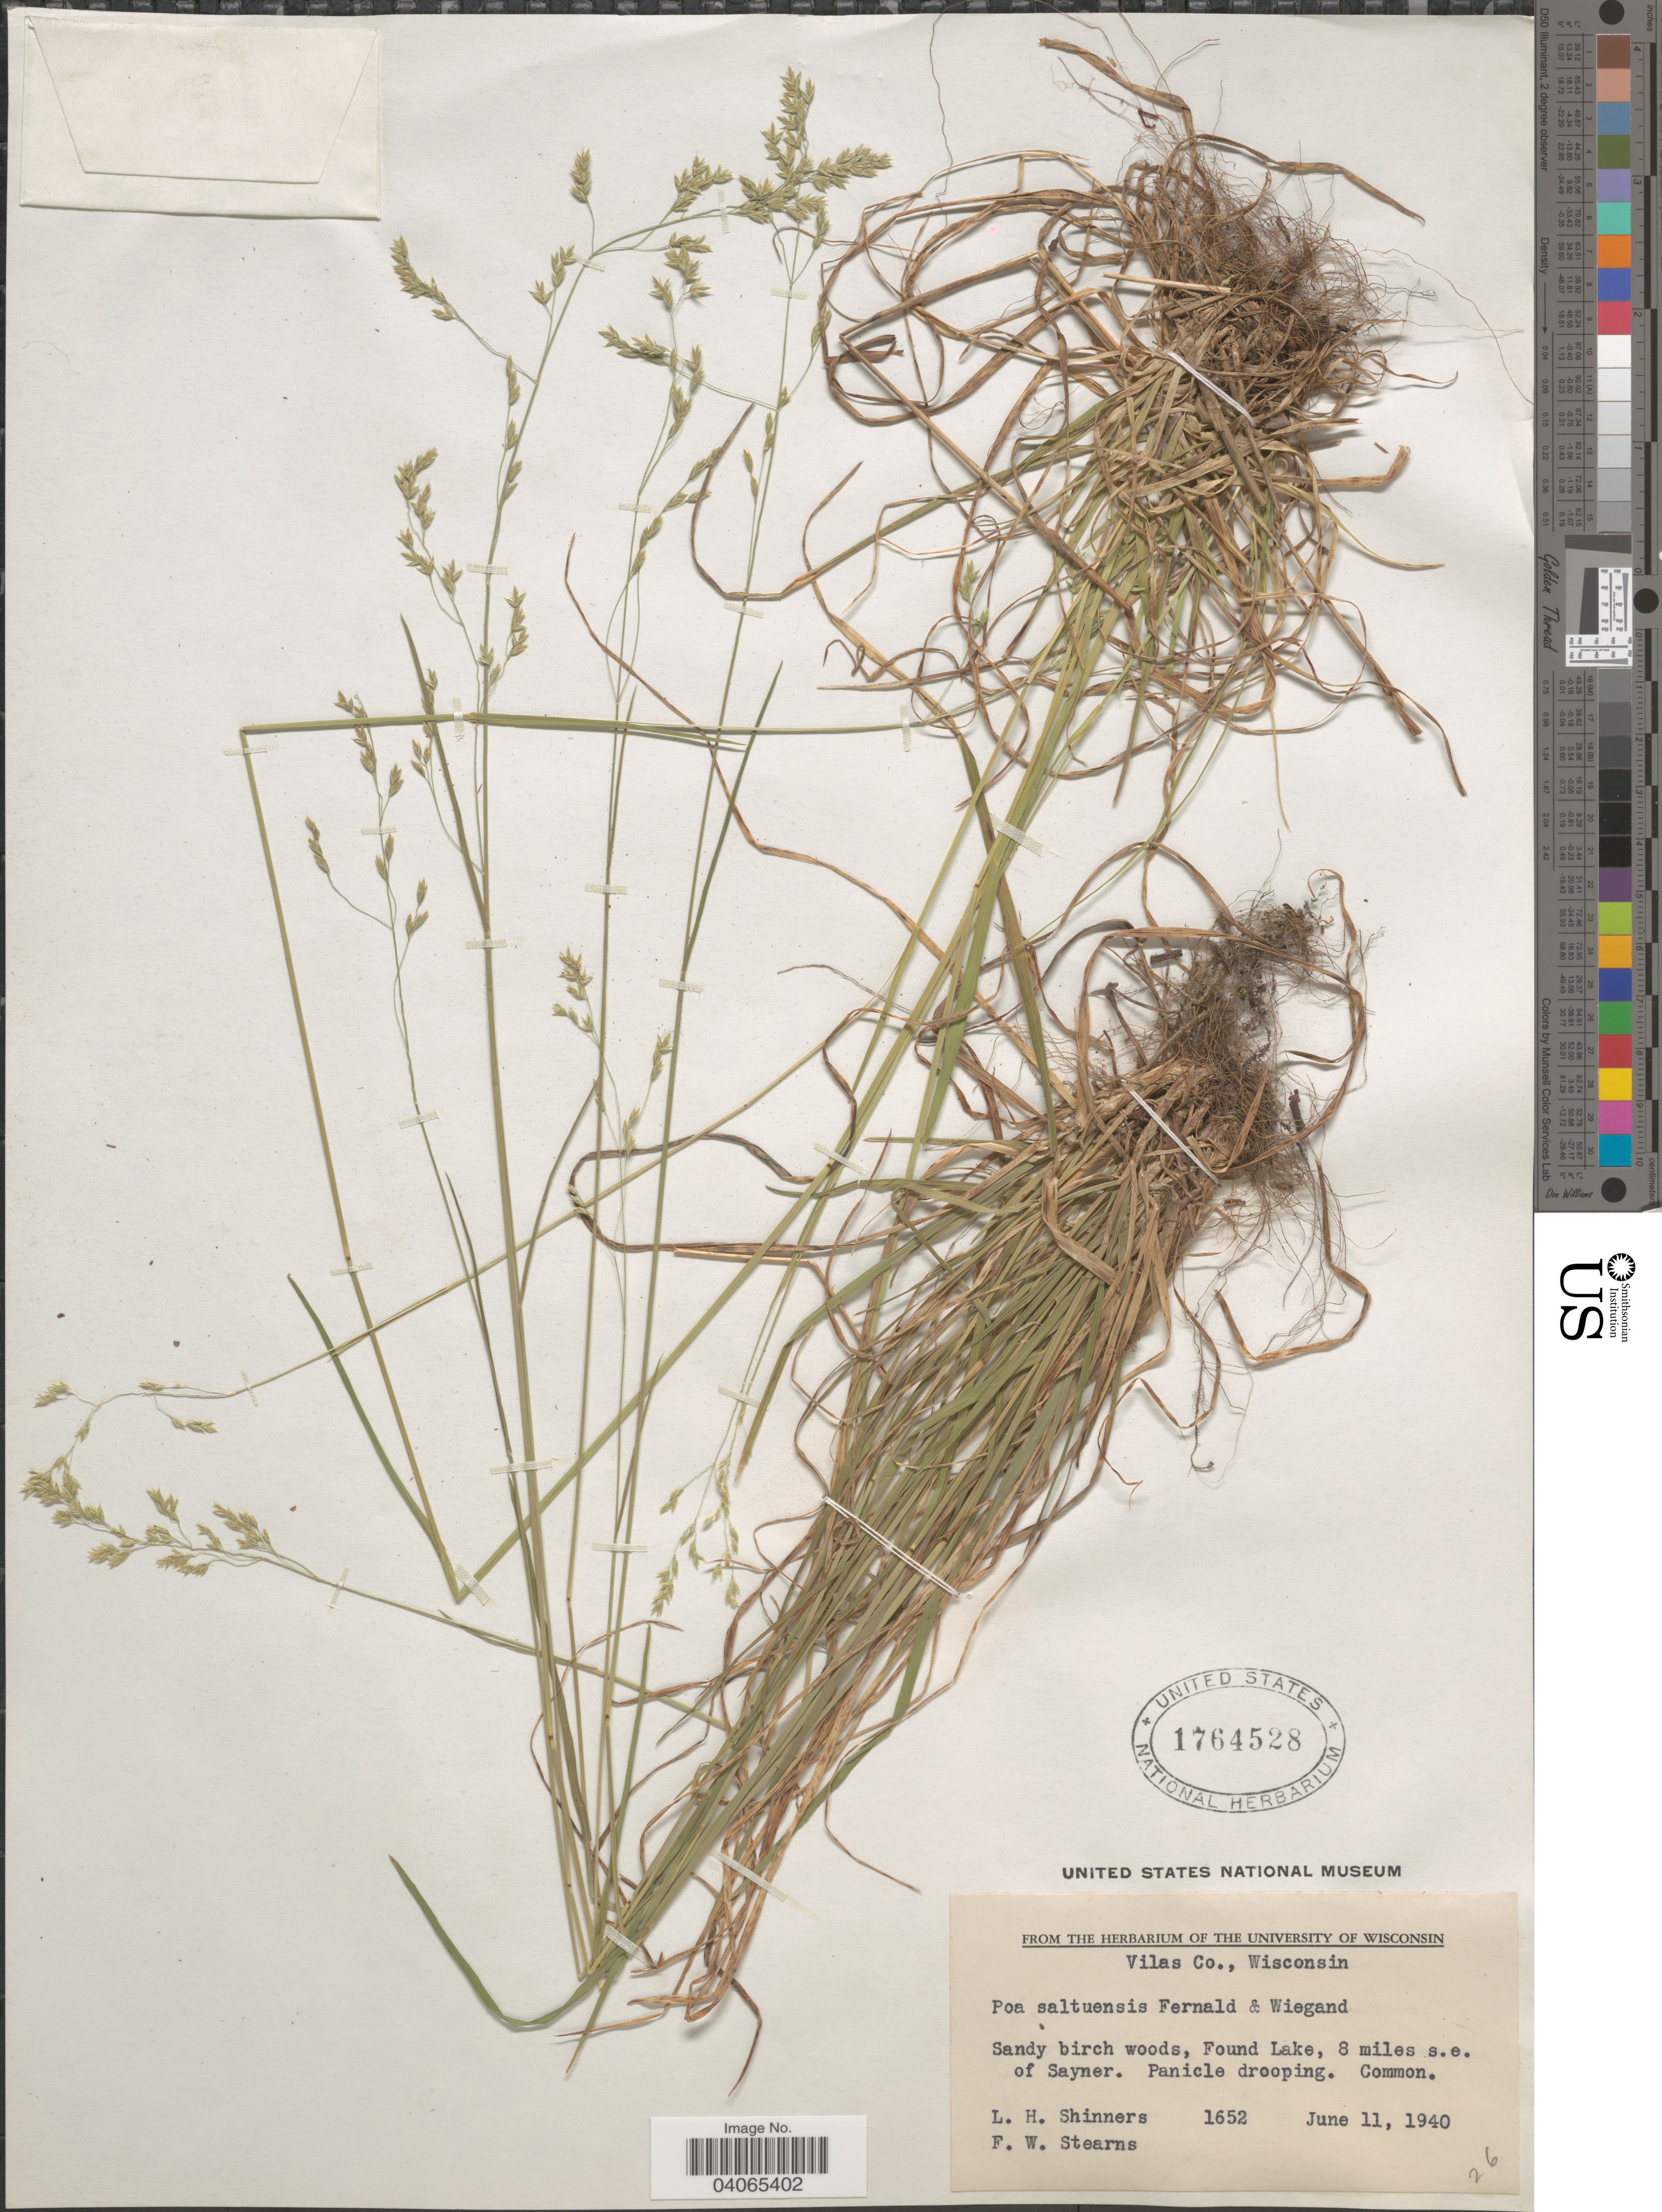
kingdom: Plantae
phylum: Tracheophyta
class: Liliopsida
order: Poales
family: Poaceae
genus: Poa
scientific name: Poa saltuensis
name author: Fernald & Wiegand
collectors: L. H. Shinners & F. Stearns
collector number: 1652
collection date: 1940-06-11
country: United States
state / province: Wisconsin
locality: Vilas Co. Sandy birch woods, Found Lake, 8 miles s.e. of Sayner.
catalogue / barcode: US 1764528